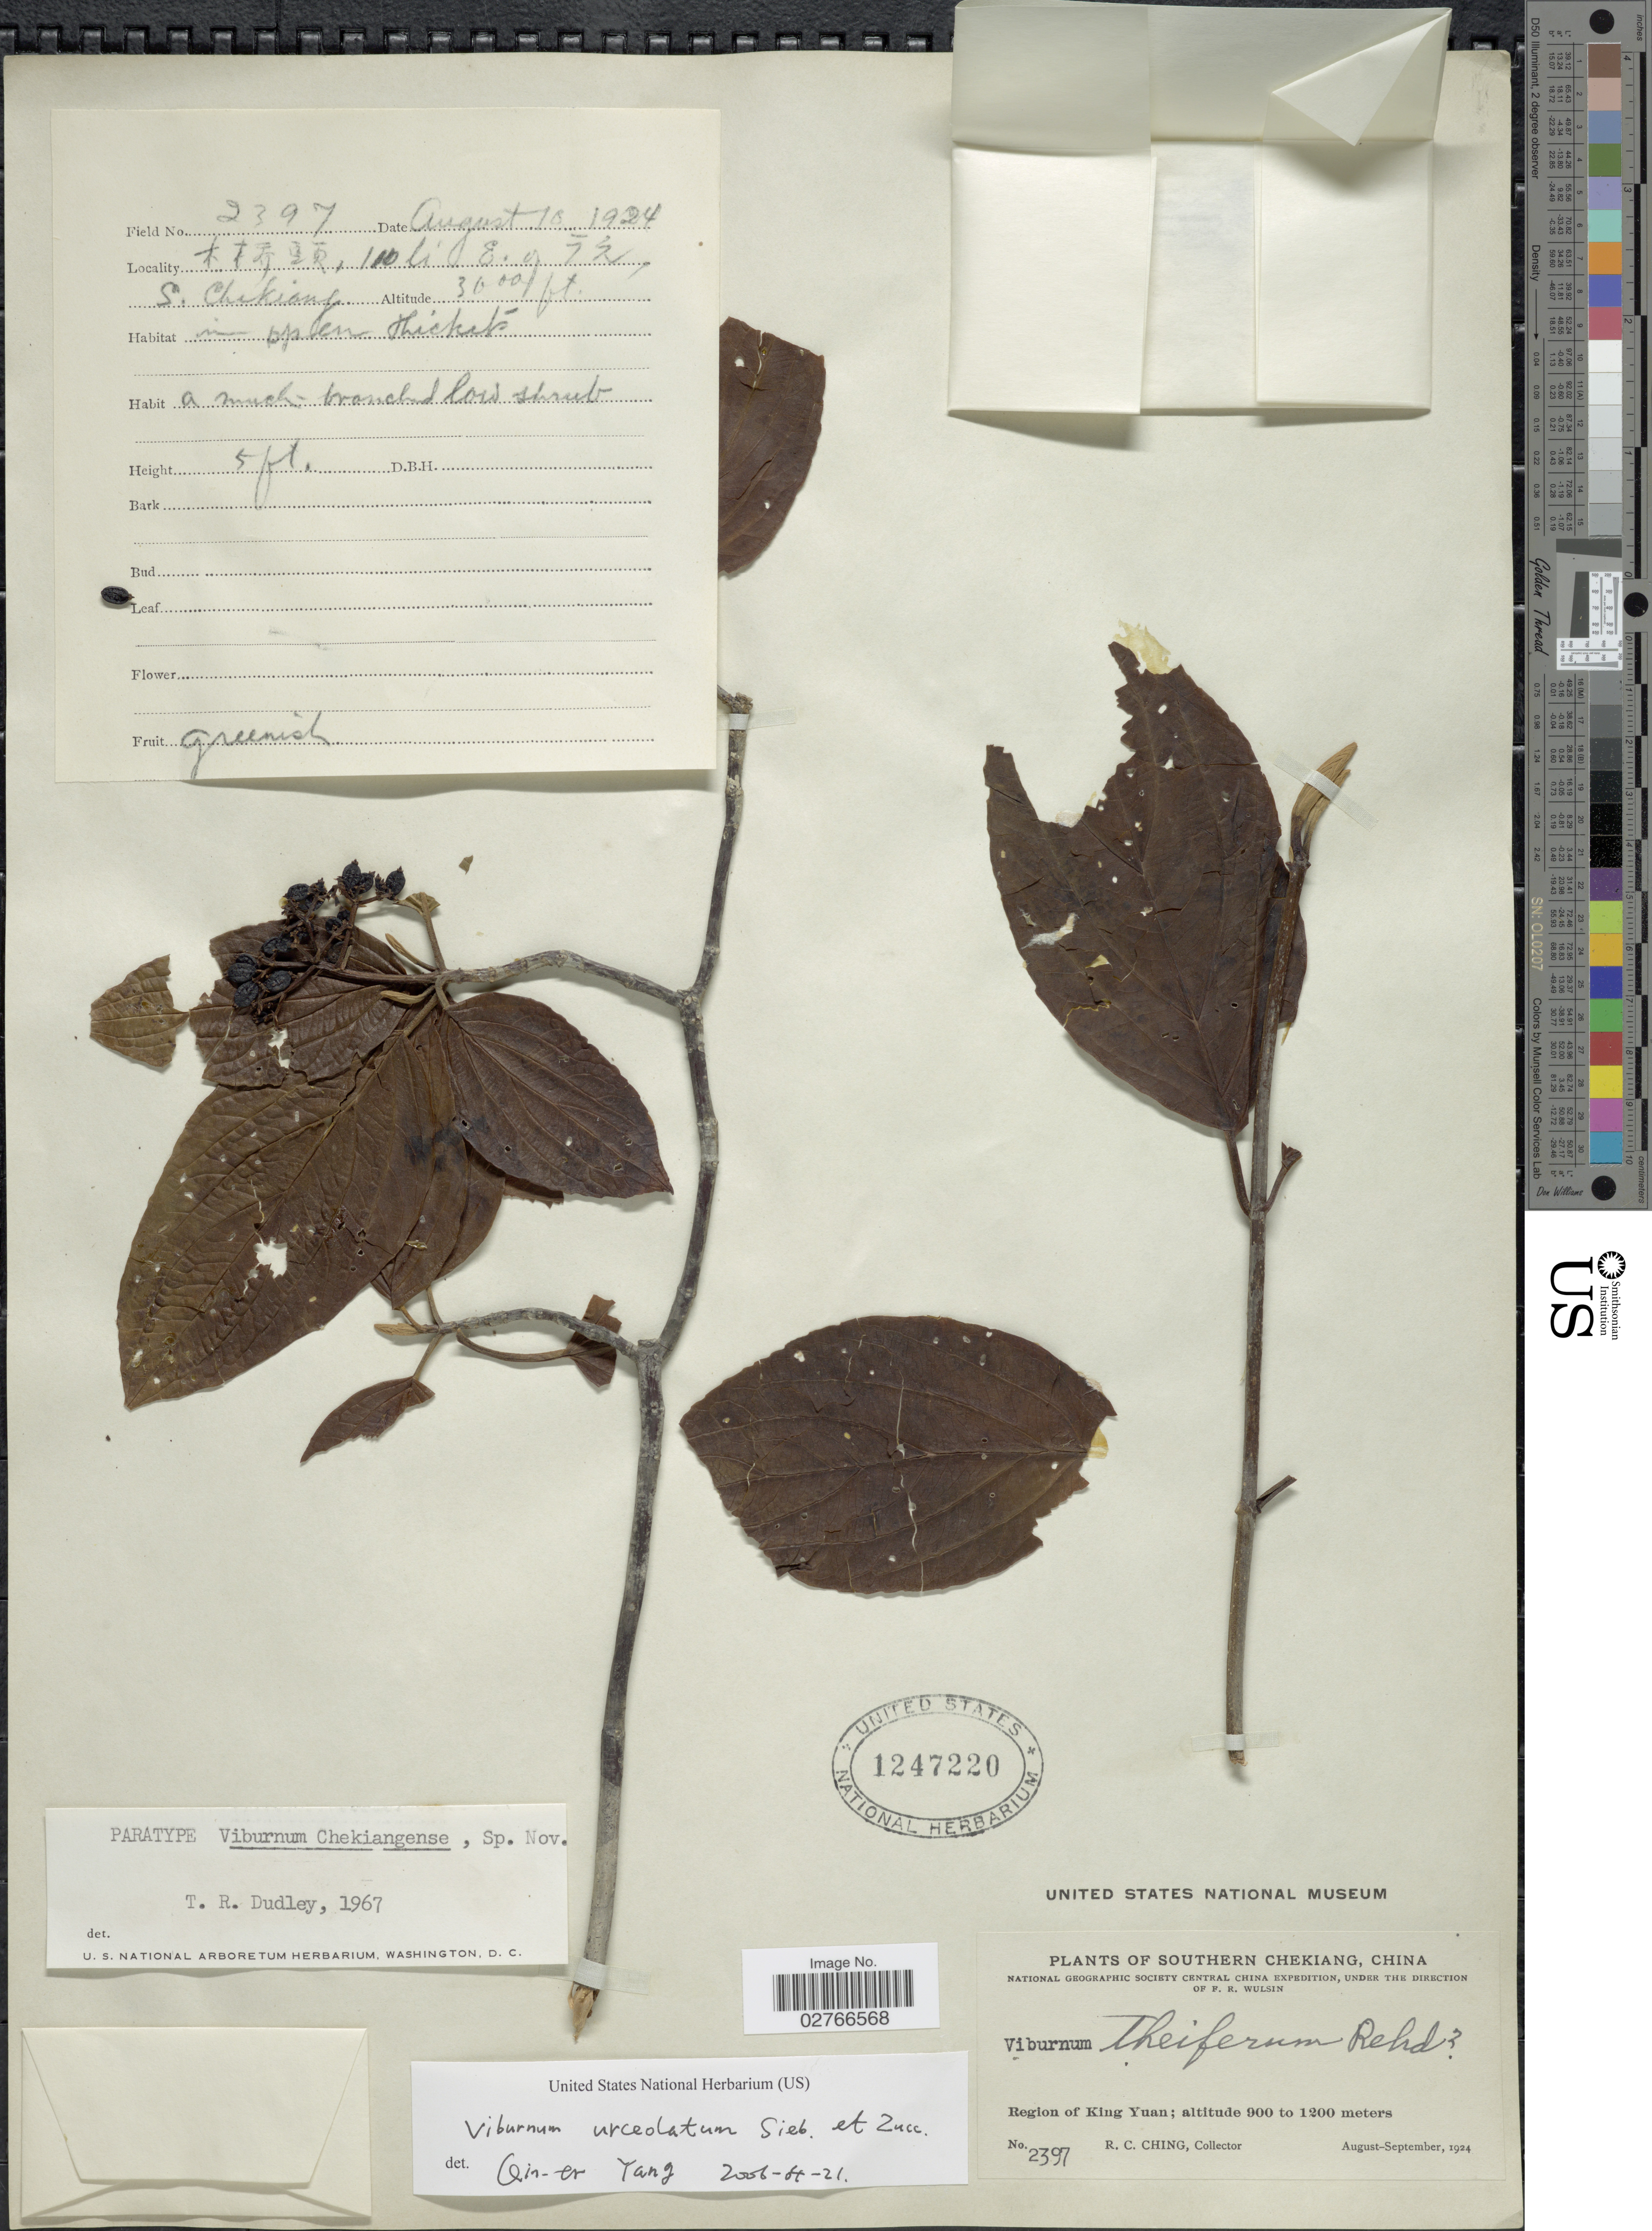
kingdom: Plantae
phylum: Tracheophyta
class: Magnoliopsida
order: Dipsacales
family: Viburnaceae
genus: Viburnum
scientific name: Viburnum urceolatum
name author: Siebold & Zucc.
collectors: R. C. Ching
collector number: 2397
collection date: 1924-08-10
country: China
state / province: Zhejiang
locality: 110 li. E. of, Region of King Yuan, Southern Chongqing.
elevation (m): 1097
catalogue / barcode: US 1247220